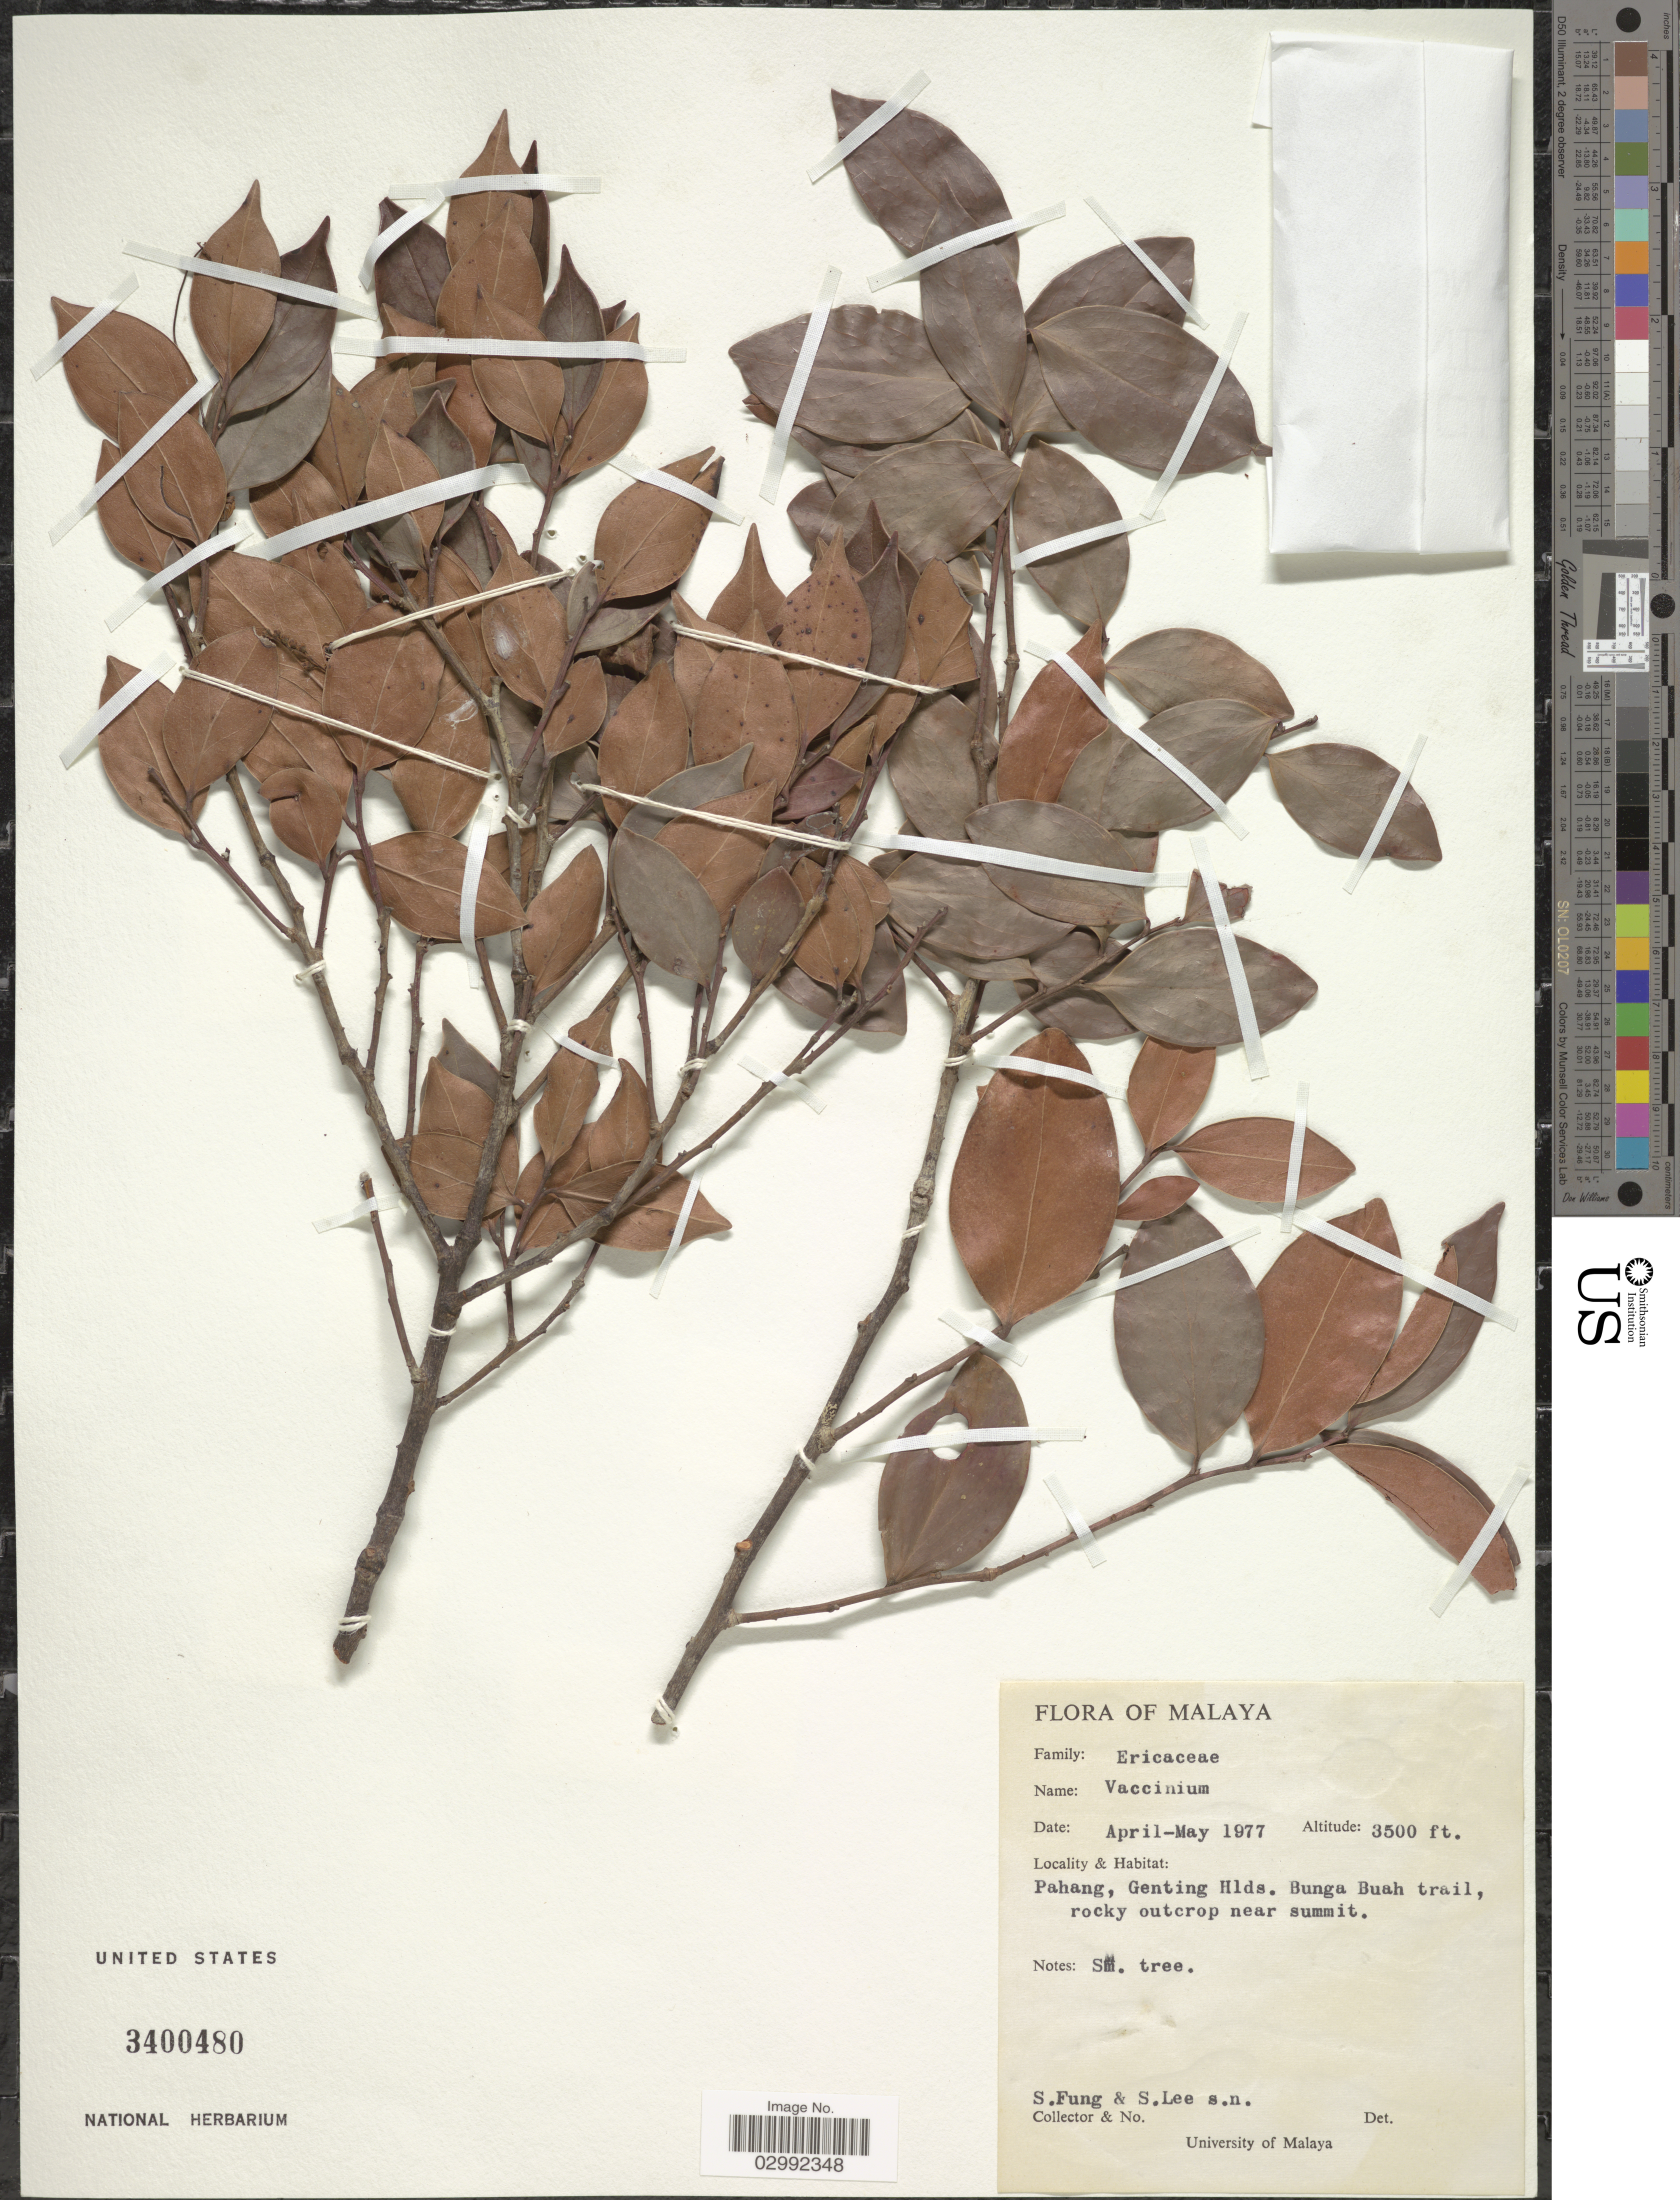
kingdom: Plantae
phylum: Tracheophyta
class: Magnoliopsida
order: Ericales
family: Ericaceae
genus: Vaccinium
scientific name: Vaccinium sp.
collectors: S. Fung & S. Lee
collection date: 1977-04/1977-05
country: Malaysia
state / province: Pahang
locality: Genting Hlds. Bunga Buah trail, rocky outcrop near summit. Malaya.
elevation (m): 1067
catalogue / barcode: US 3400480